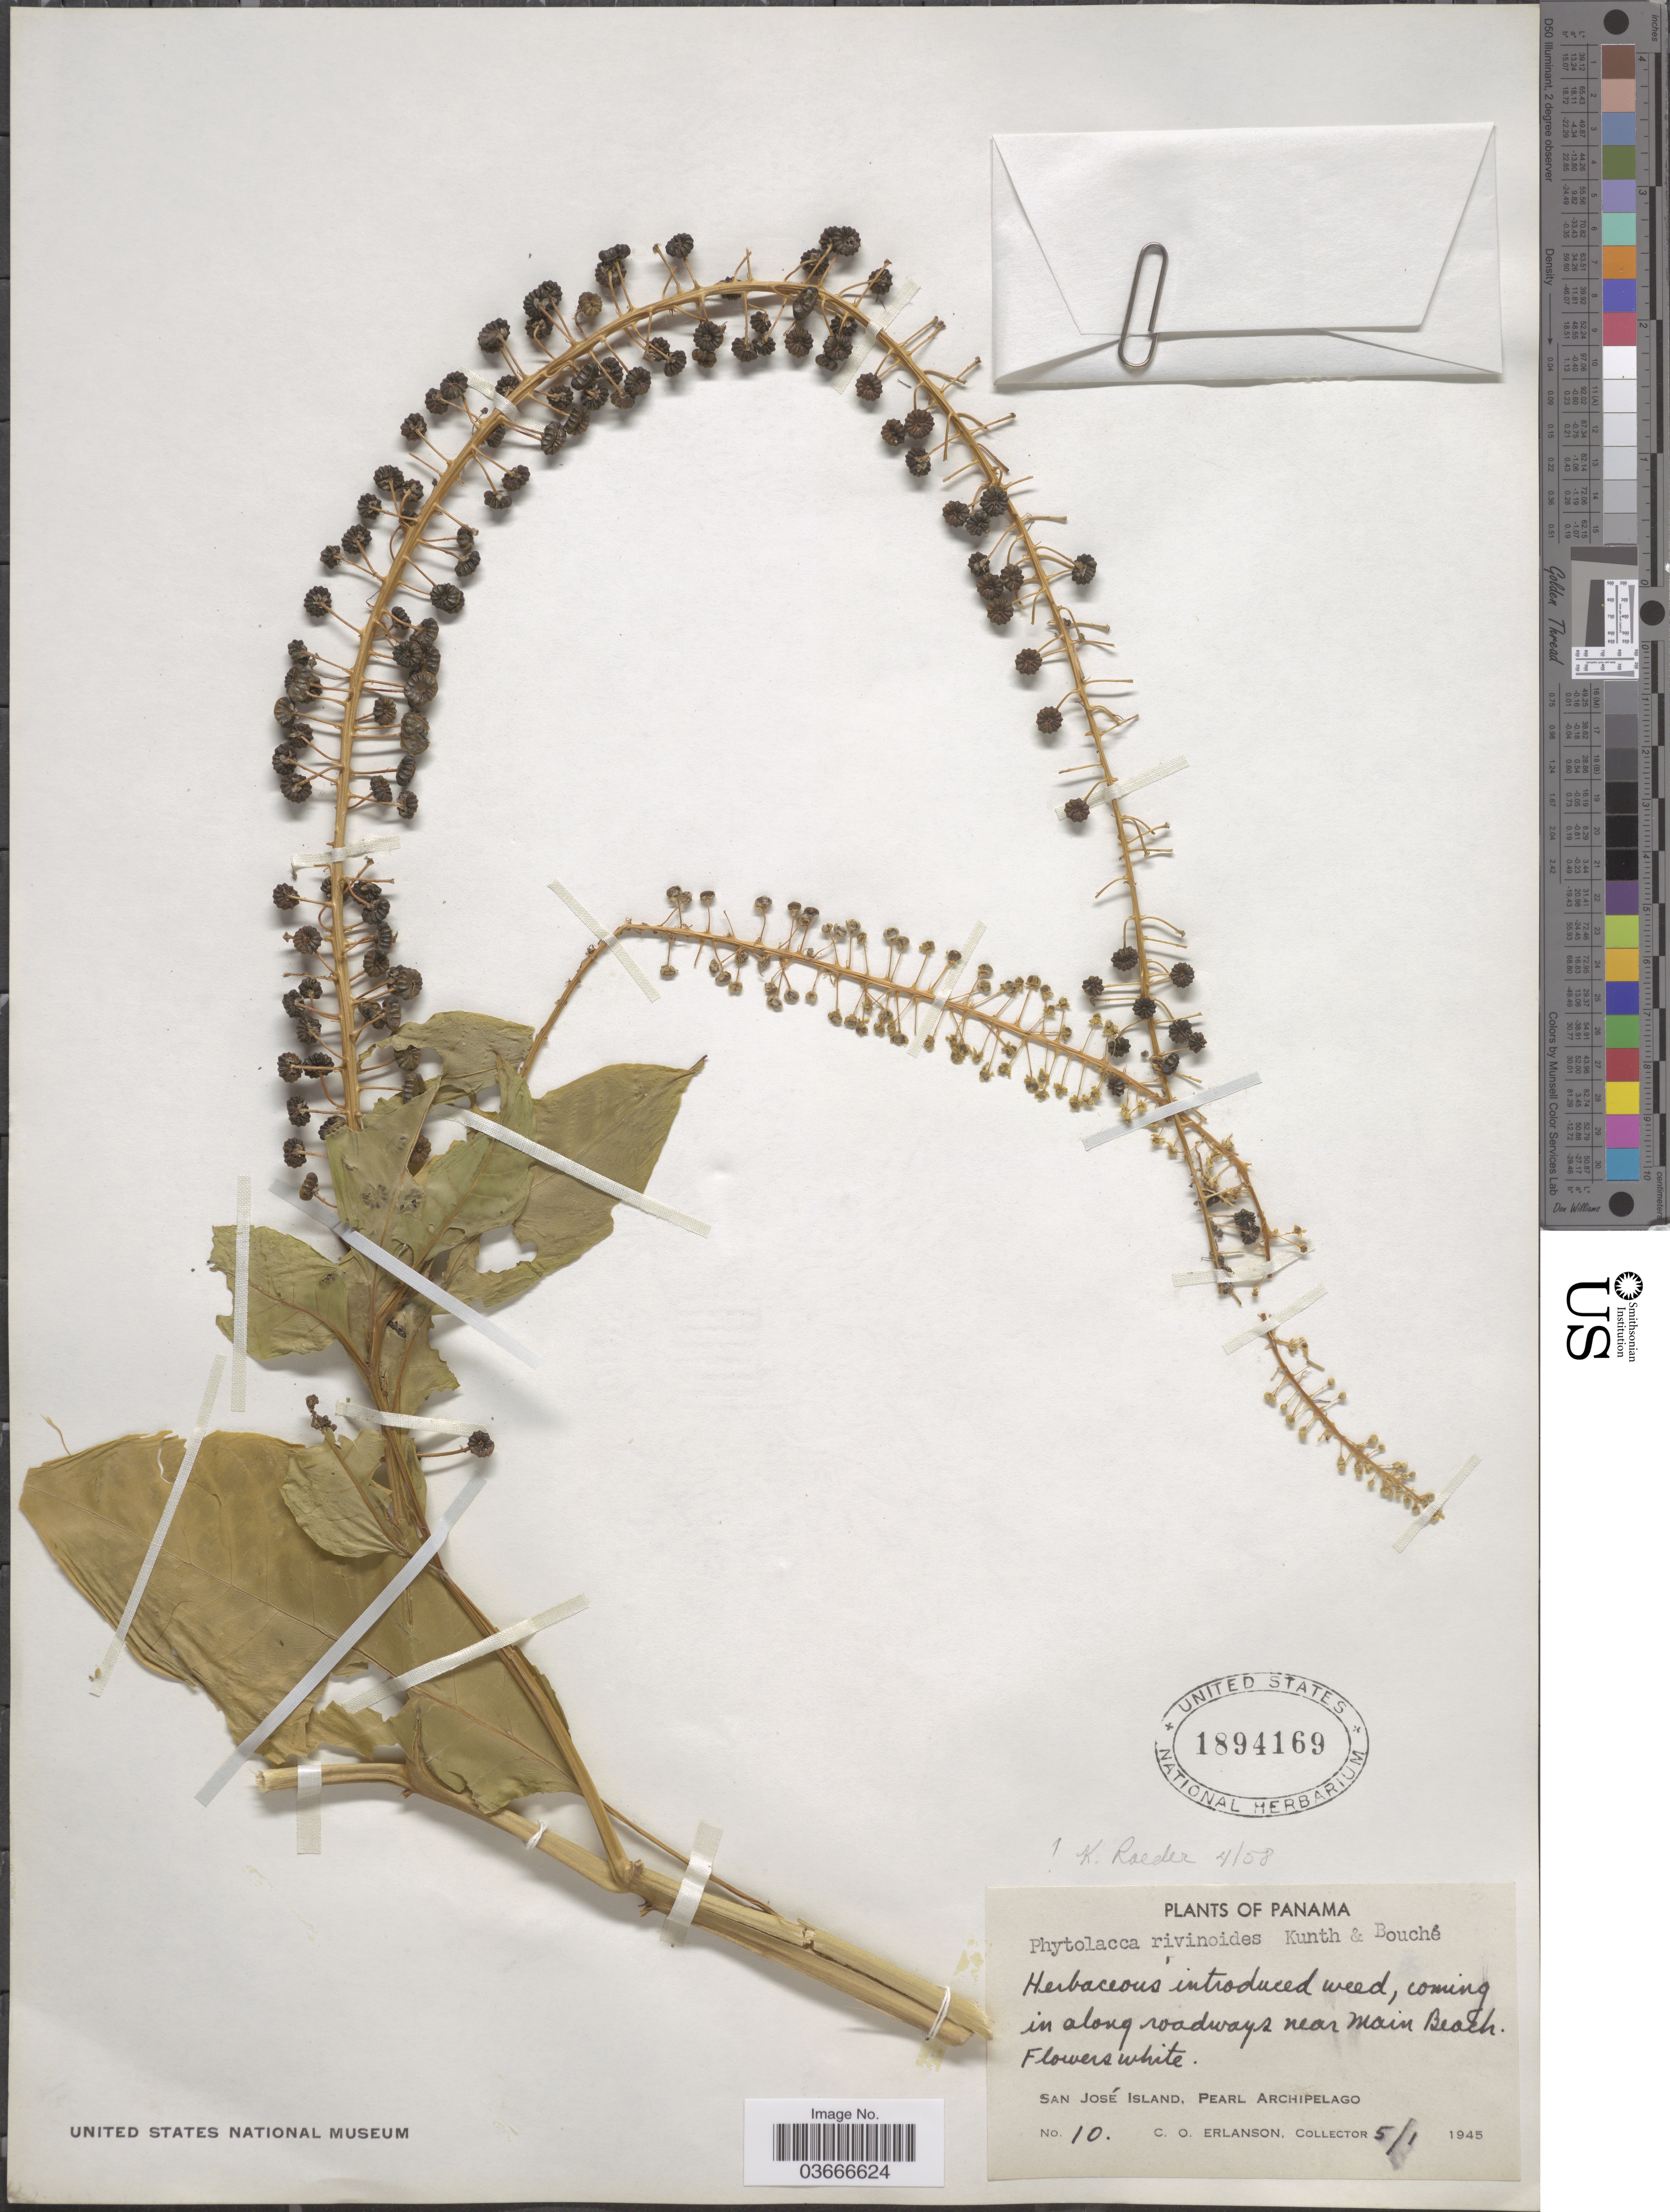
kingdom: Plantae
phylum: Tracheophyta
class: Magnoliopsida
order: Caryophyllales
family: Phytolaccaceae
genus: Phytolacca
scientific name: Phytolacca rivinoides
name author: Kunth & C.D. Bouché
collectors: C. O. Erlanson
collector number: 10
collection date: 1945-01-05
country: Panama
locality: Coming in along roadways near Main Beach. San José Island, Pearl Archipelago.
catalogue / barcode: US 1894169